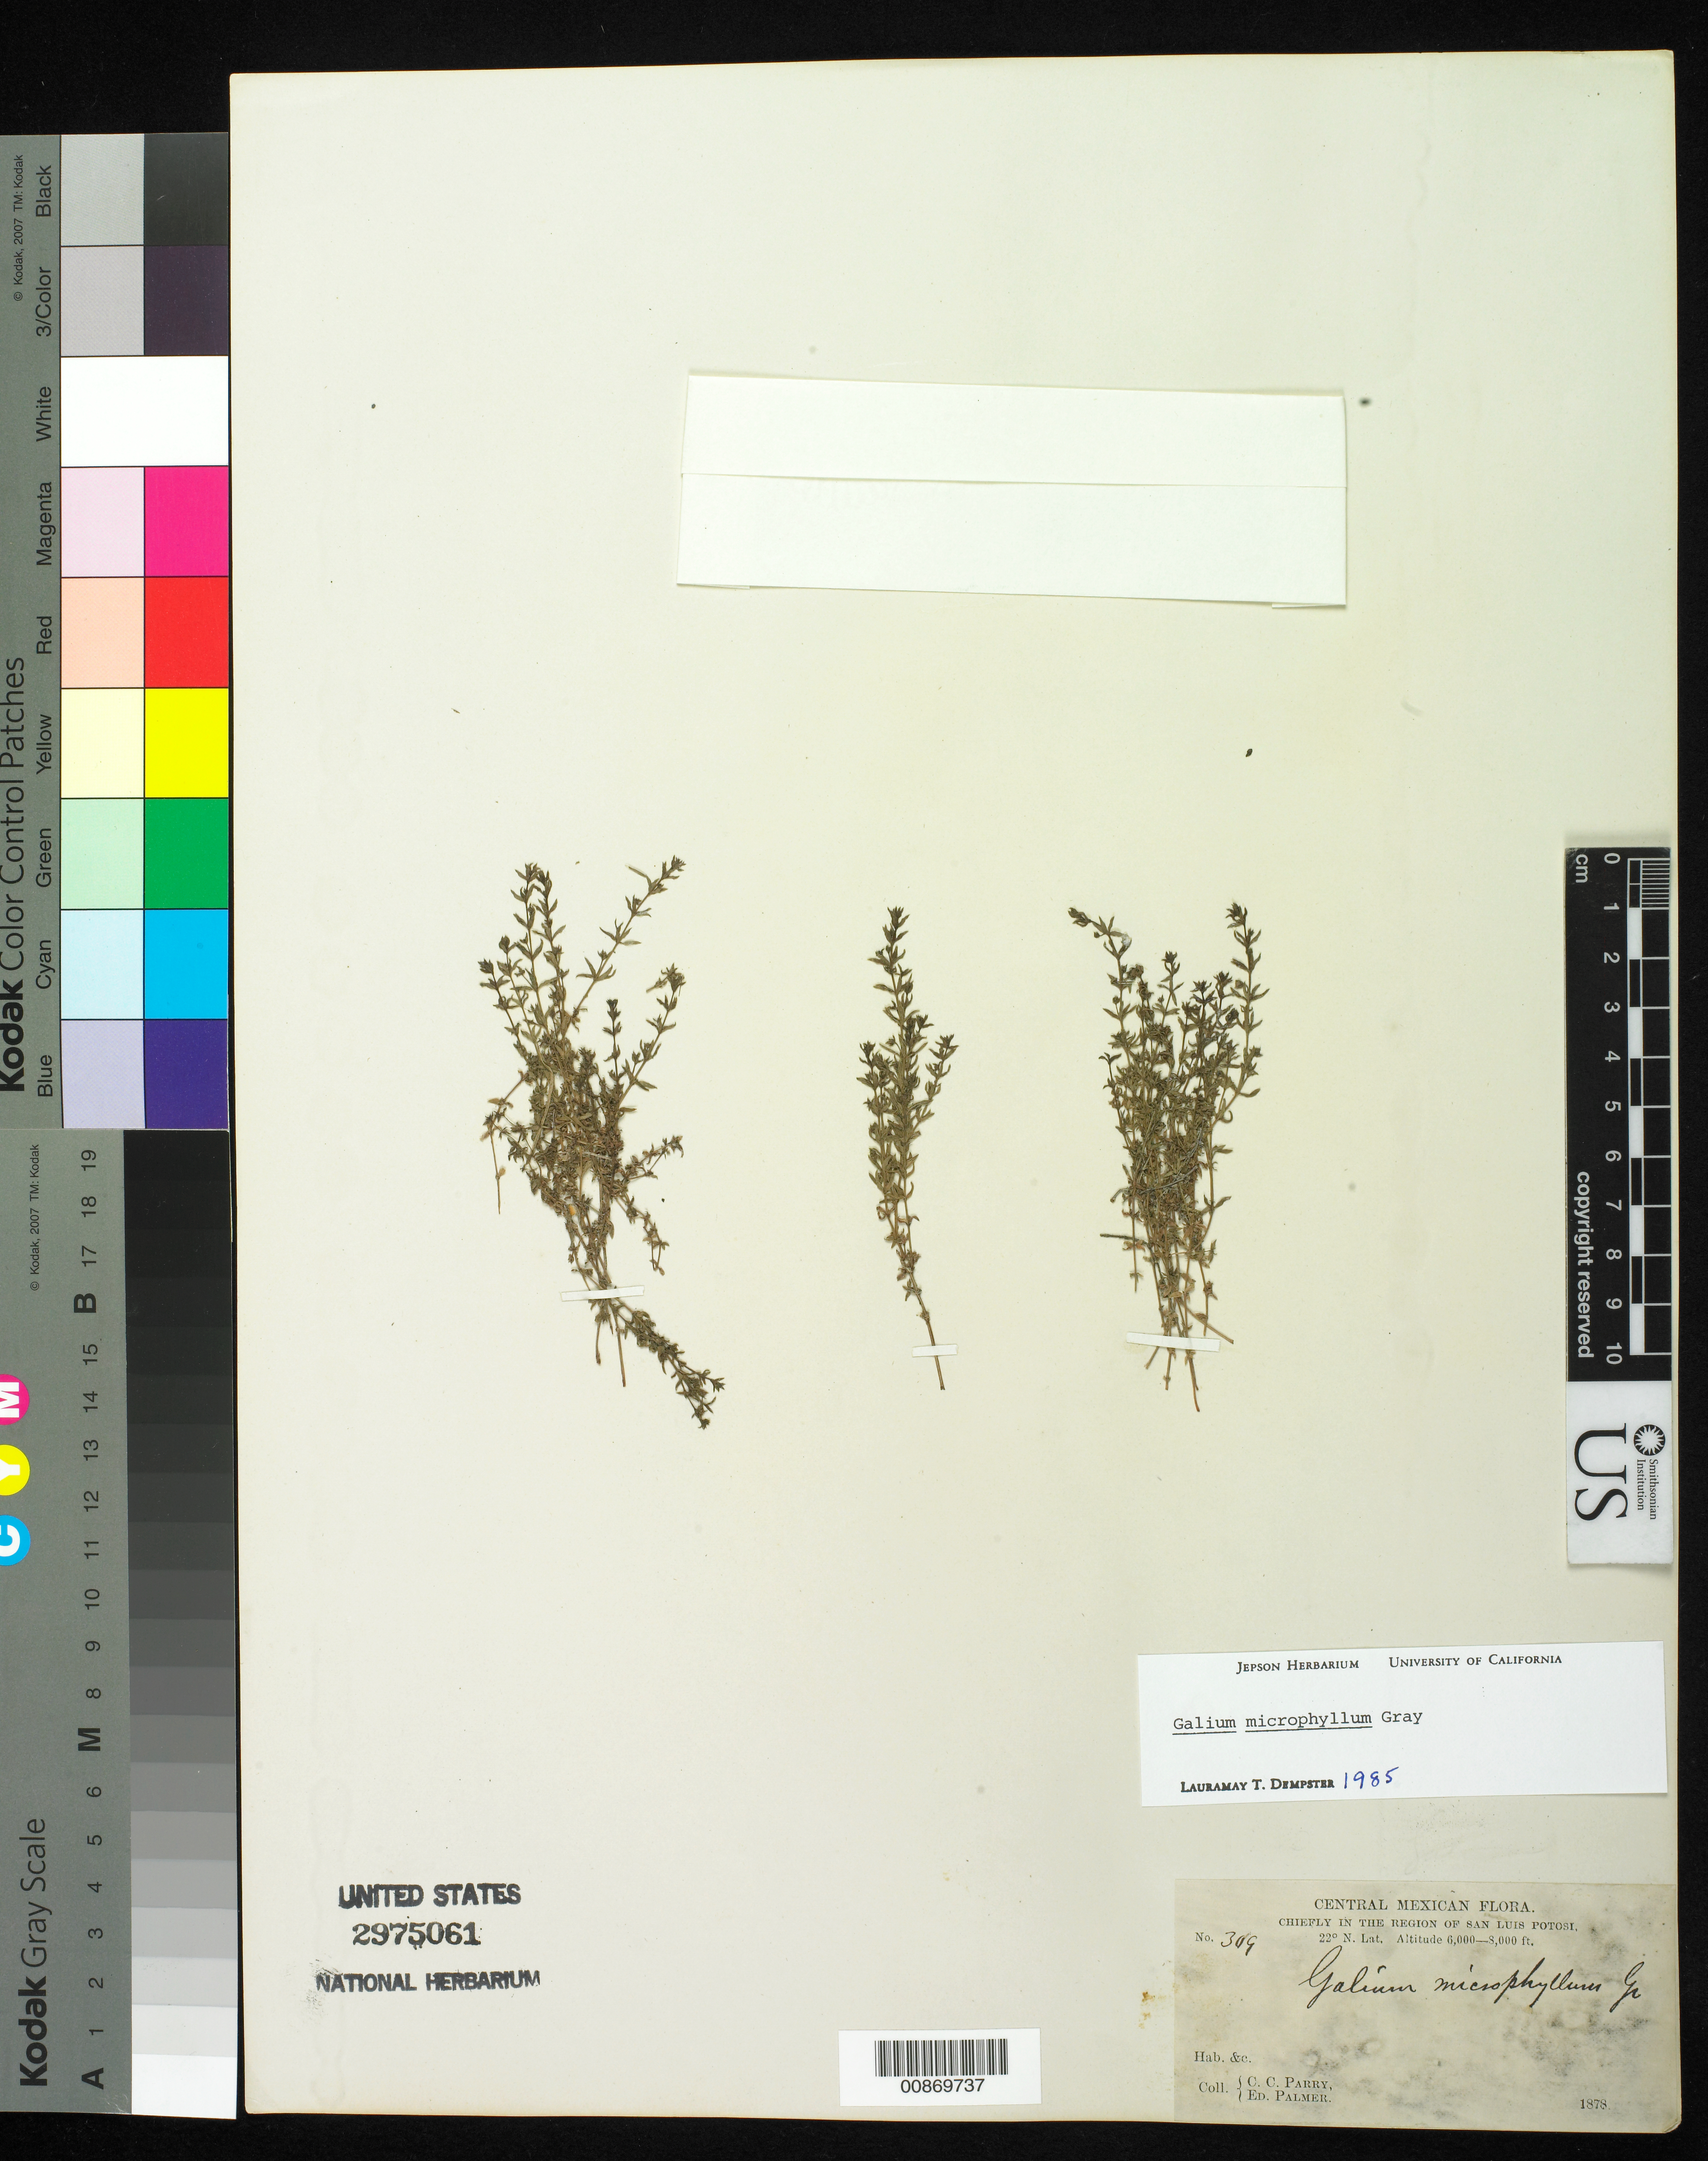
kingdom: Plantae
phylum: Tracheophyta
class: Magnoliopsida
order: Gentianales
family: Rubiaceae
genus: Galium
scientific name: Galium microphyllum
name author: A. Gray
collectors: C. C. Parry & E. Palmer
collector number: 309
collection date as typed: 1878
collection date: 1878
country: Mexico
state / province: San Luis Potosí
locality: Chiefly in the region of San Luis Potosí.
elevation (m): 1829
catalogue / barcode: US 2975061